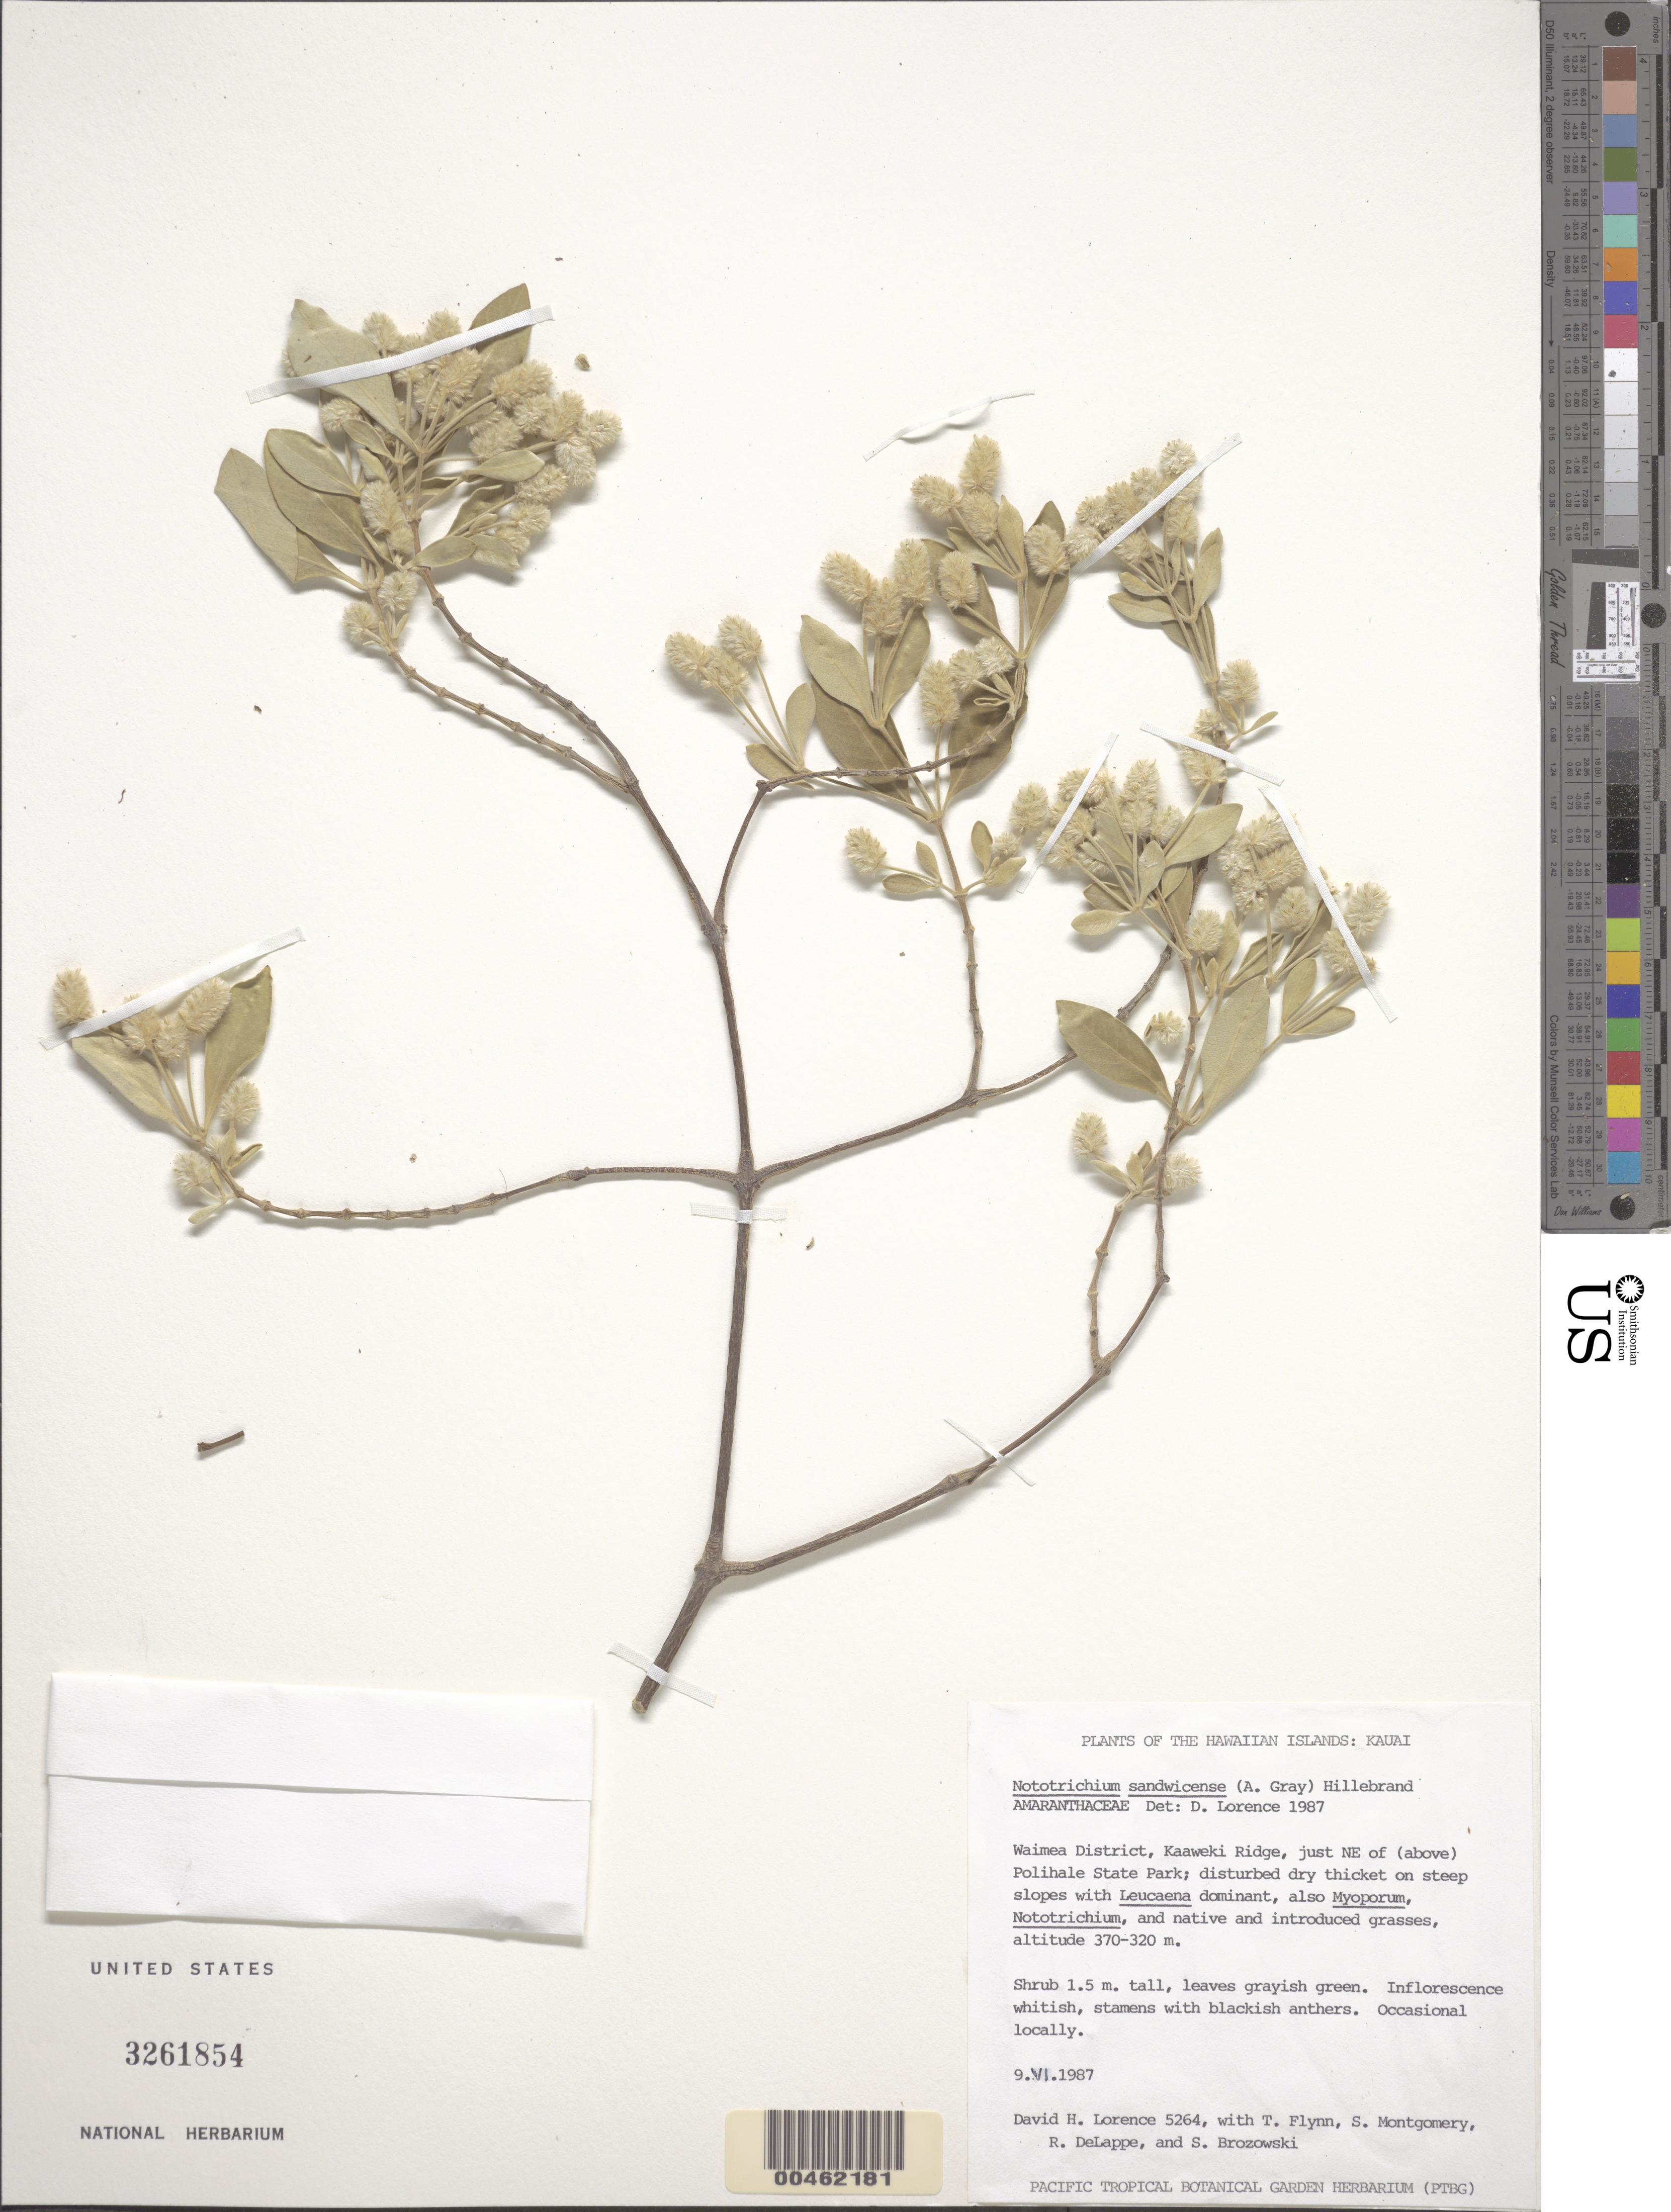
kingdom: Plantae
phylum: Tracheophyta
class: Magnoliopsida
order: Caryophyllales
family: Amaranthaceae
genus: Achyranthes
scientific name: Achyranthes sandwicensis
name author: (A. Gray) Di Vincenzo et al.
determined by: Wagner, W. L., (BOT), Smithsonian Institution - National Museum of Natural History (UNITED STATES)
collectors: D. Lorence, T. W. Flynn, S. Montgomery & R. DeLappe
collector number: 5264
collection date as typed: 9 Jun 1987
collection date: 1987-06-09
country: United States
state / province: Hawaii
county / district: Kauai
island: Kaua'i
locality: Waimea District, Kaaweki Ridge, just NE of (above) Polihale State Park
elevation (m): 370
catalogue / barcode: US 3261854